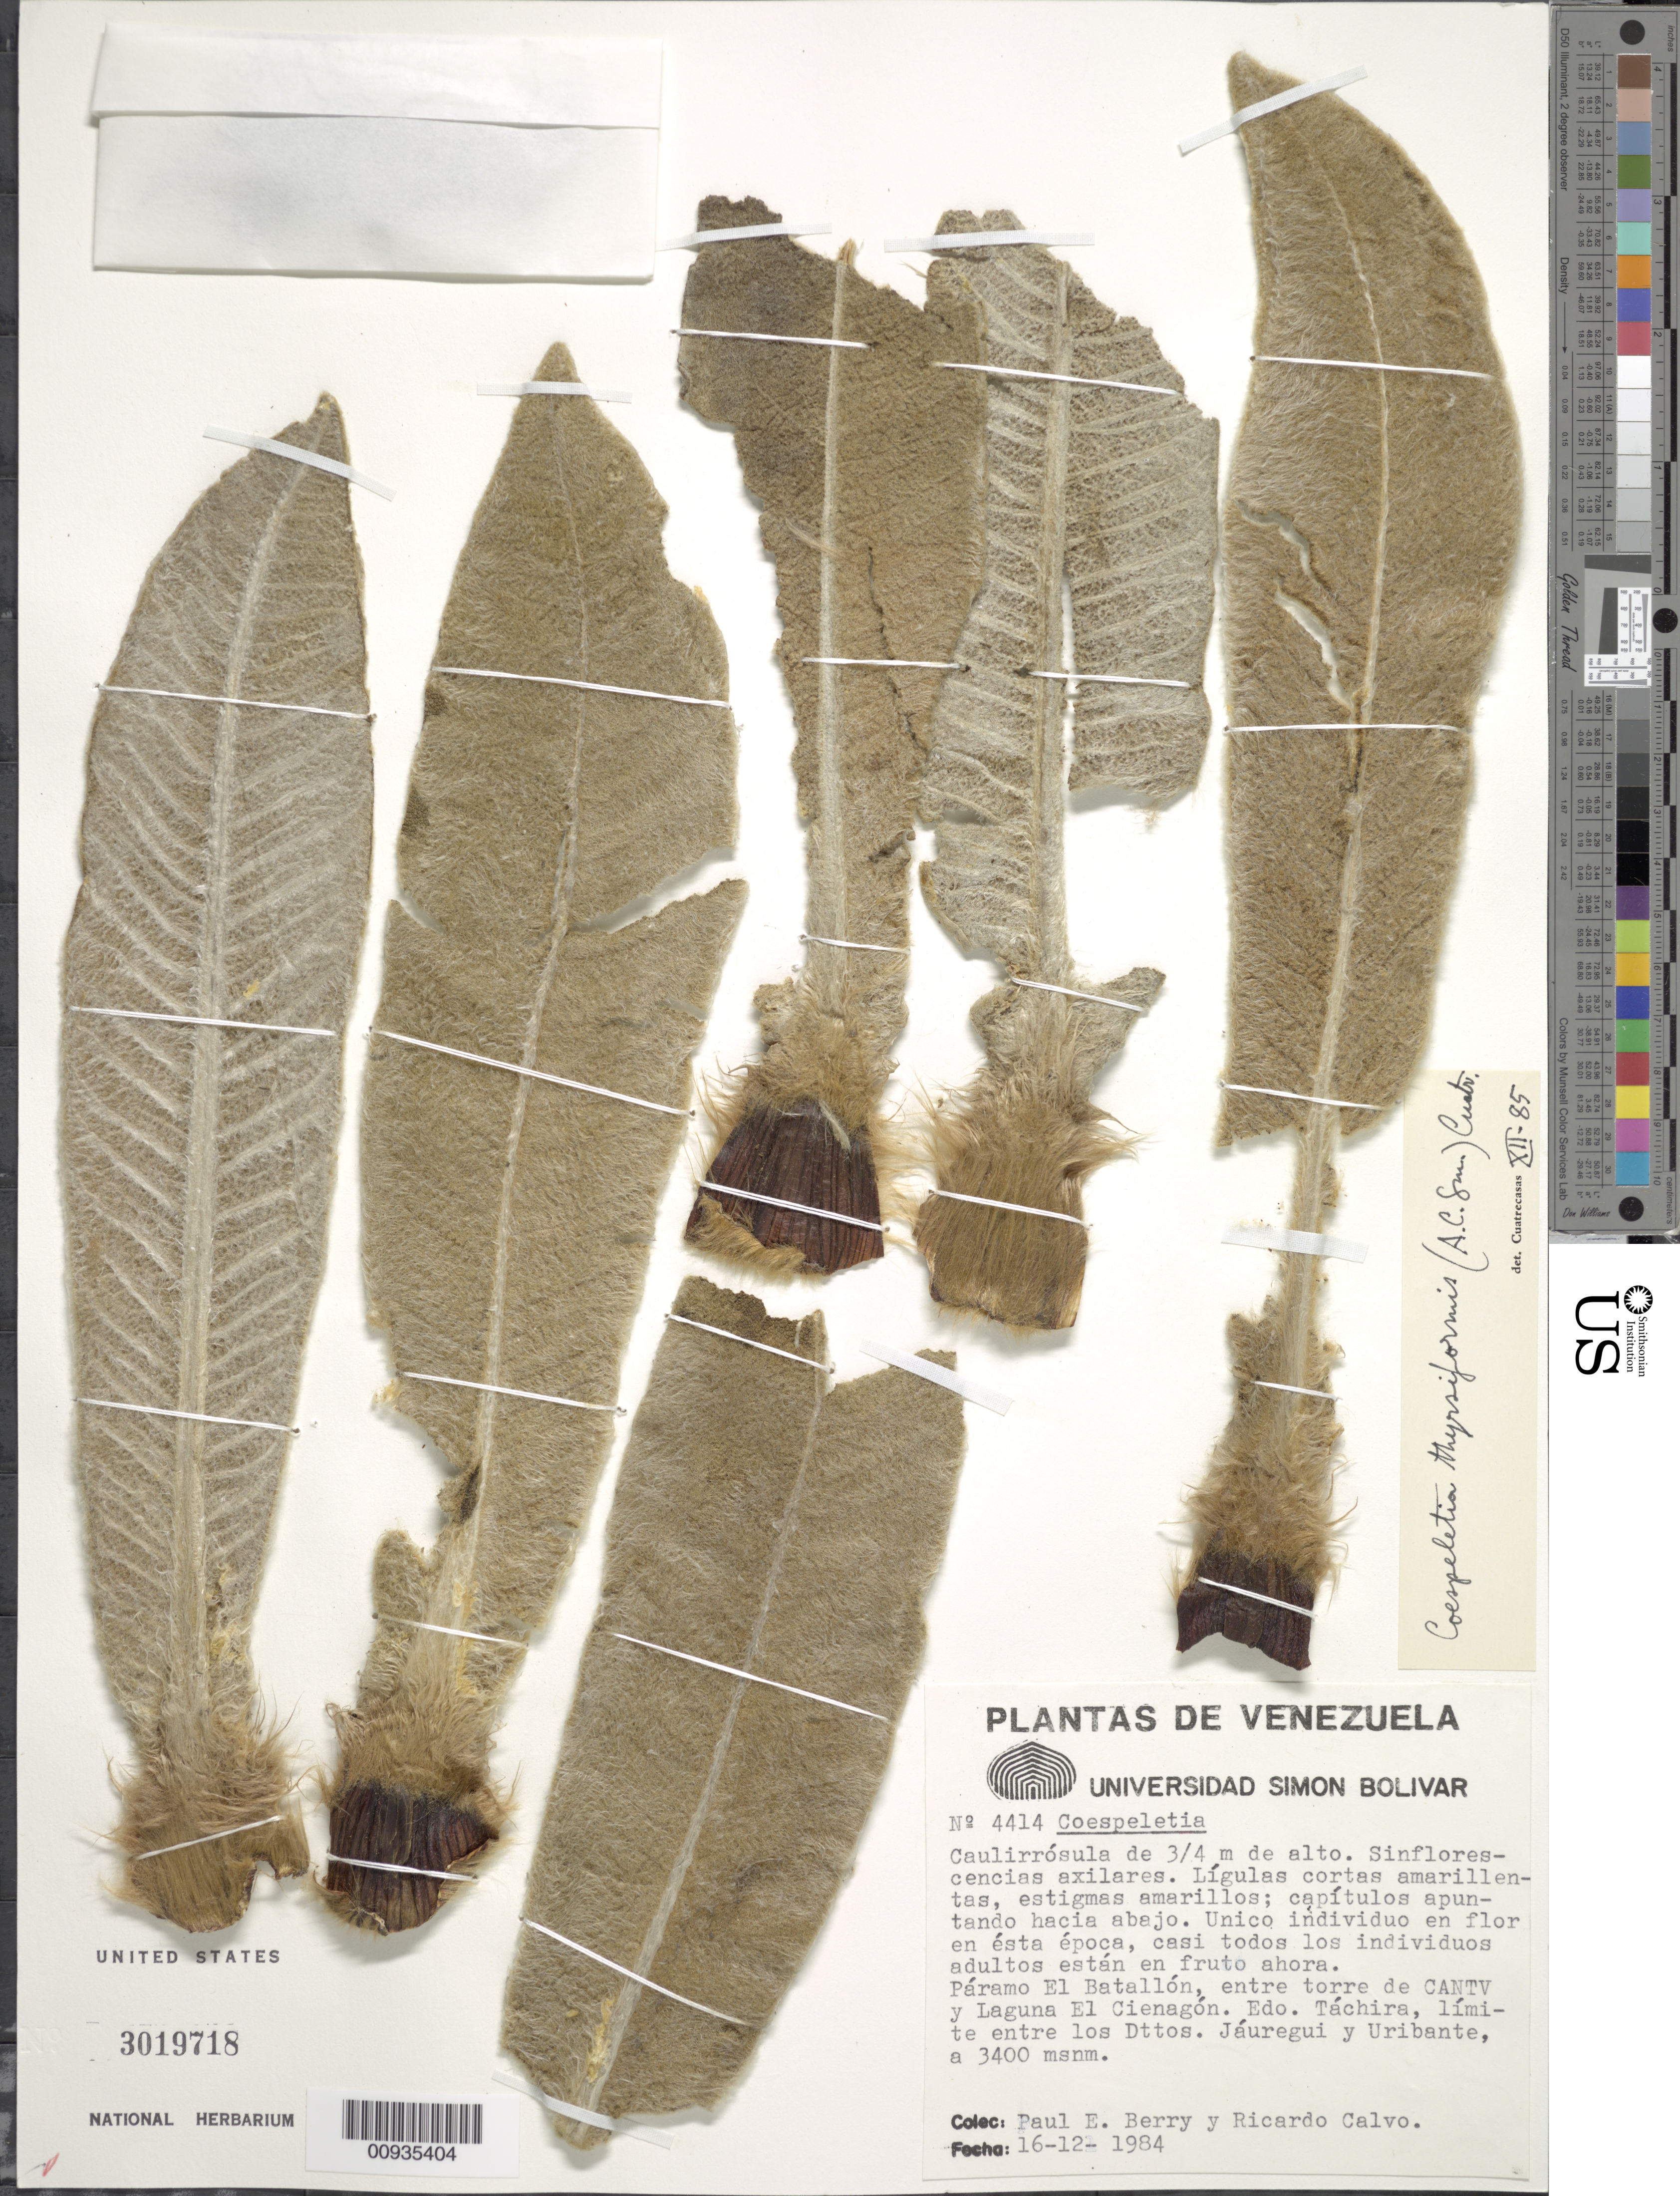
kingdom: Plantae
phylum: Tracheophyta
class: Magnoliopsida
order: Asterales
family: Asteraceae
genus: Coespeletia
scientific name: Coespeletia thyrsiformis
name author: (A.C. Sm.) Cuatrec.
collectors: P. E. Berry & R. Calvo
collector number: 4414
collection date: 1984-12-16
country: Venezuela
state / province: Tachira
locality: Paramo El Batallon, entre torre de Cantv y Laguna El Cienagon. limite entre los Dttos. Jauregui y Uribante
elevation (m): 3400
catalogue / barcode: US 3019718